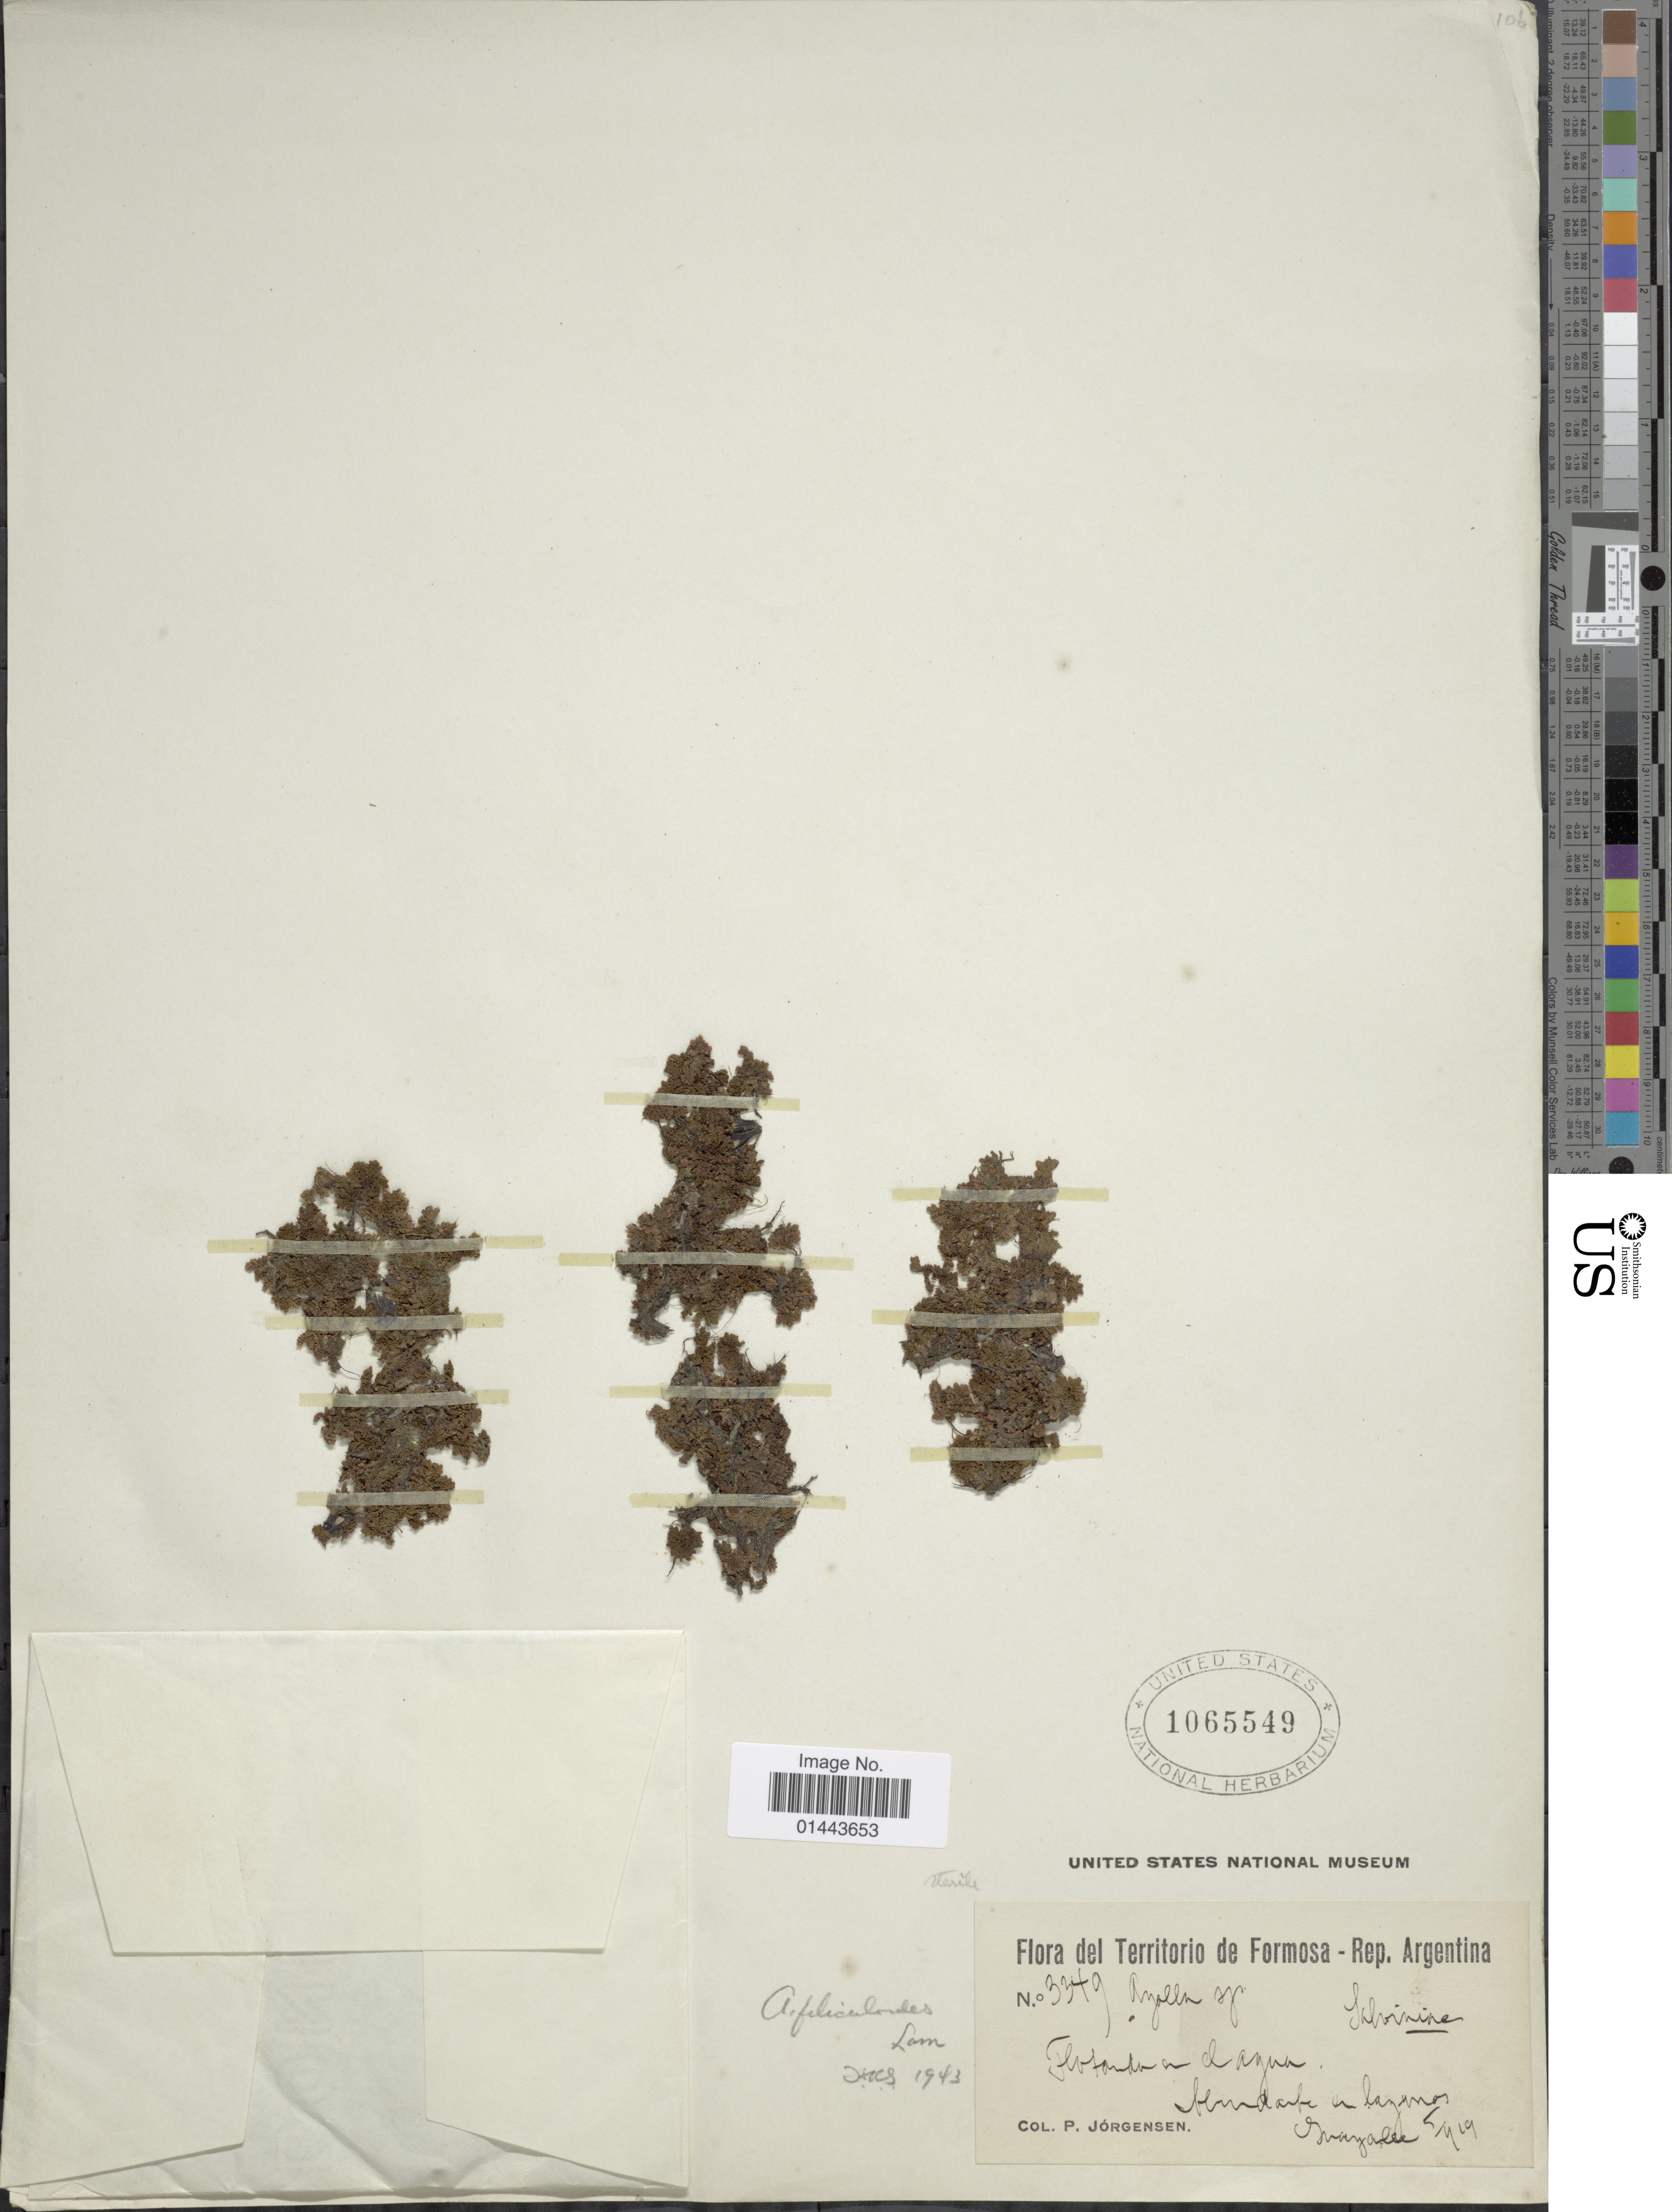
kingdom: Plantae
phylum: Tracheophyta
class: Polypodiopsida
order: Salviniales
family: Salviniaceae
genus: Azolla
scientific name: Azolla filiculoides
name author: Lam.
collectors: P. Jörgensen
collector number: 3349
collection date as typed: Transcribed d/m/y: 5/4/19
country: Argentina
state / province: Formosa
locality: Abundante en lagunes Guaycolec.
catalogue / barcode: US 1065549